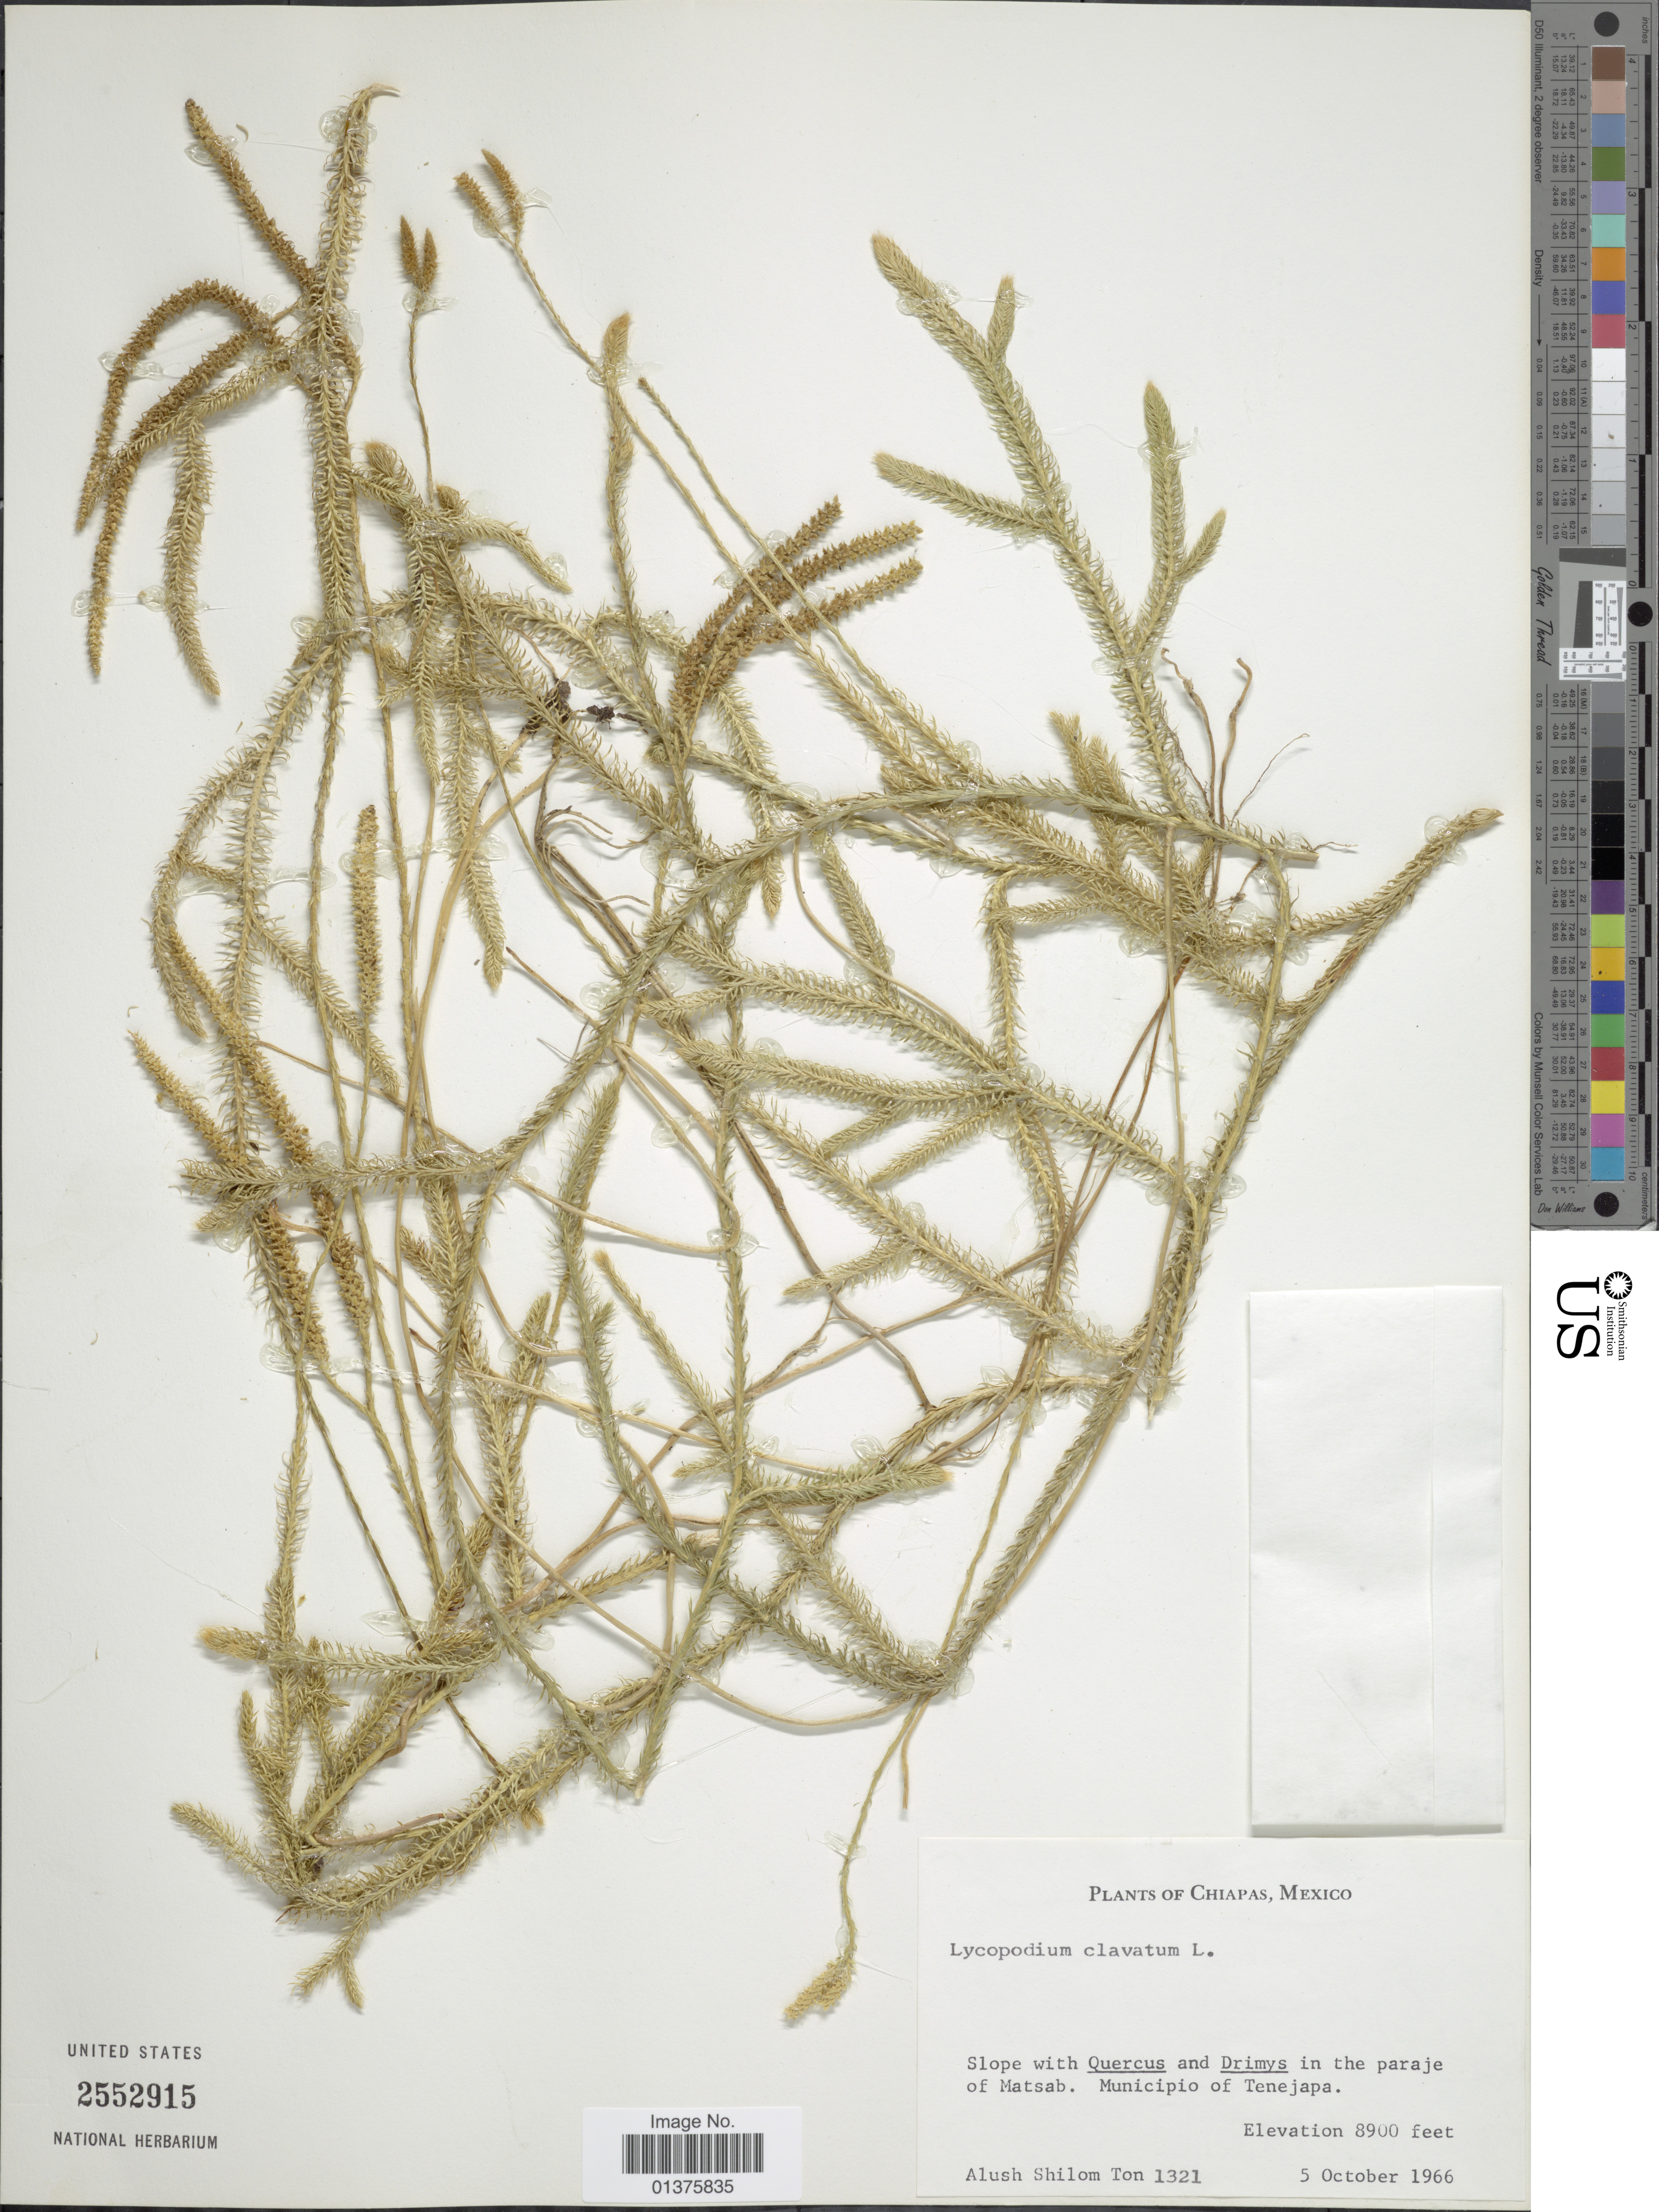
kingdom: Plantae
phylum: Tracheophyta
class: Lycopodiopsida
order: Lycopodiales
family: Lycopodiaceae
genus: Lycopodium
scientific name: Lycopodium clavatum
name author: L.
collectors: A. Shilom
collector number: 1321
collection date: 1966-10-05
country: Mexico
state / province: Chiapas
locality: Slopes with Quercus and Dri,ys in the paraje of Matsab, Municipio of Tenejapa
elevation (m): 2713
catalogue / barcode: US 2552915